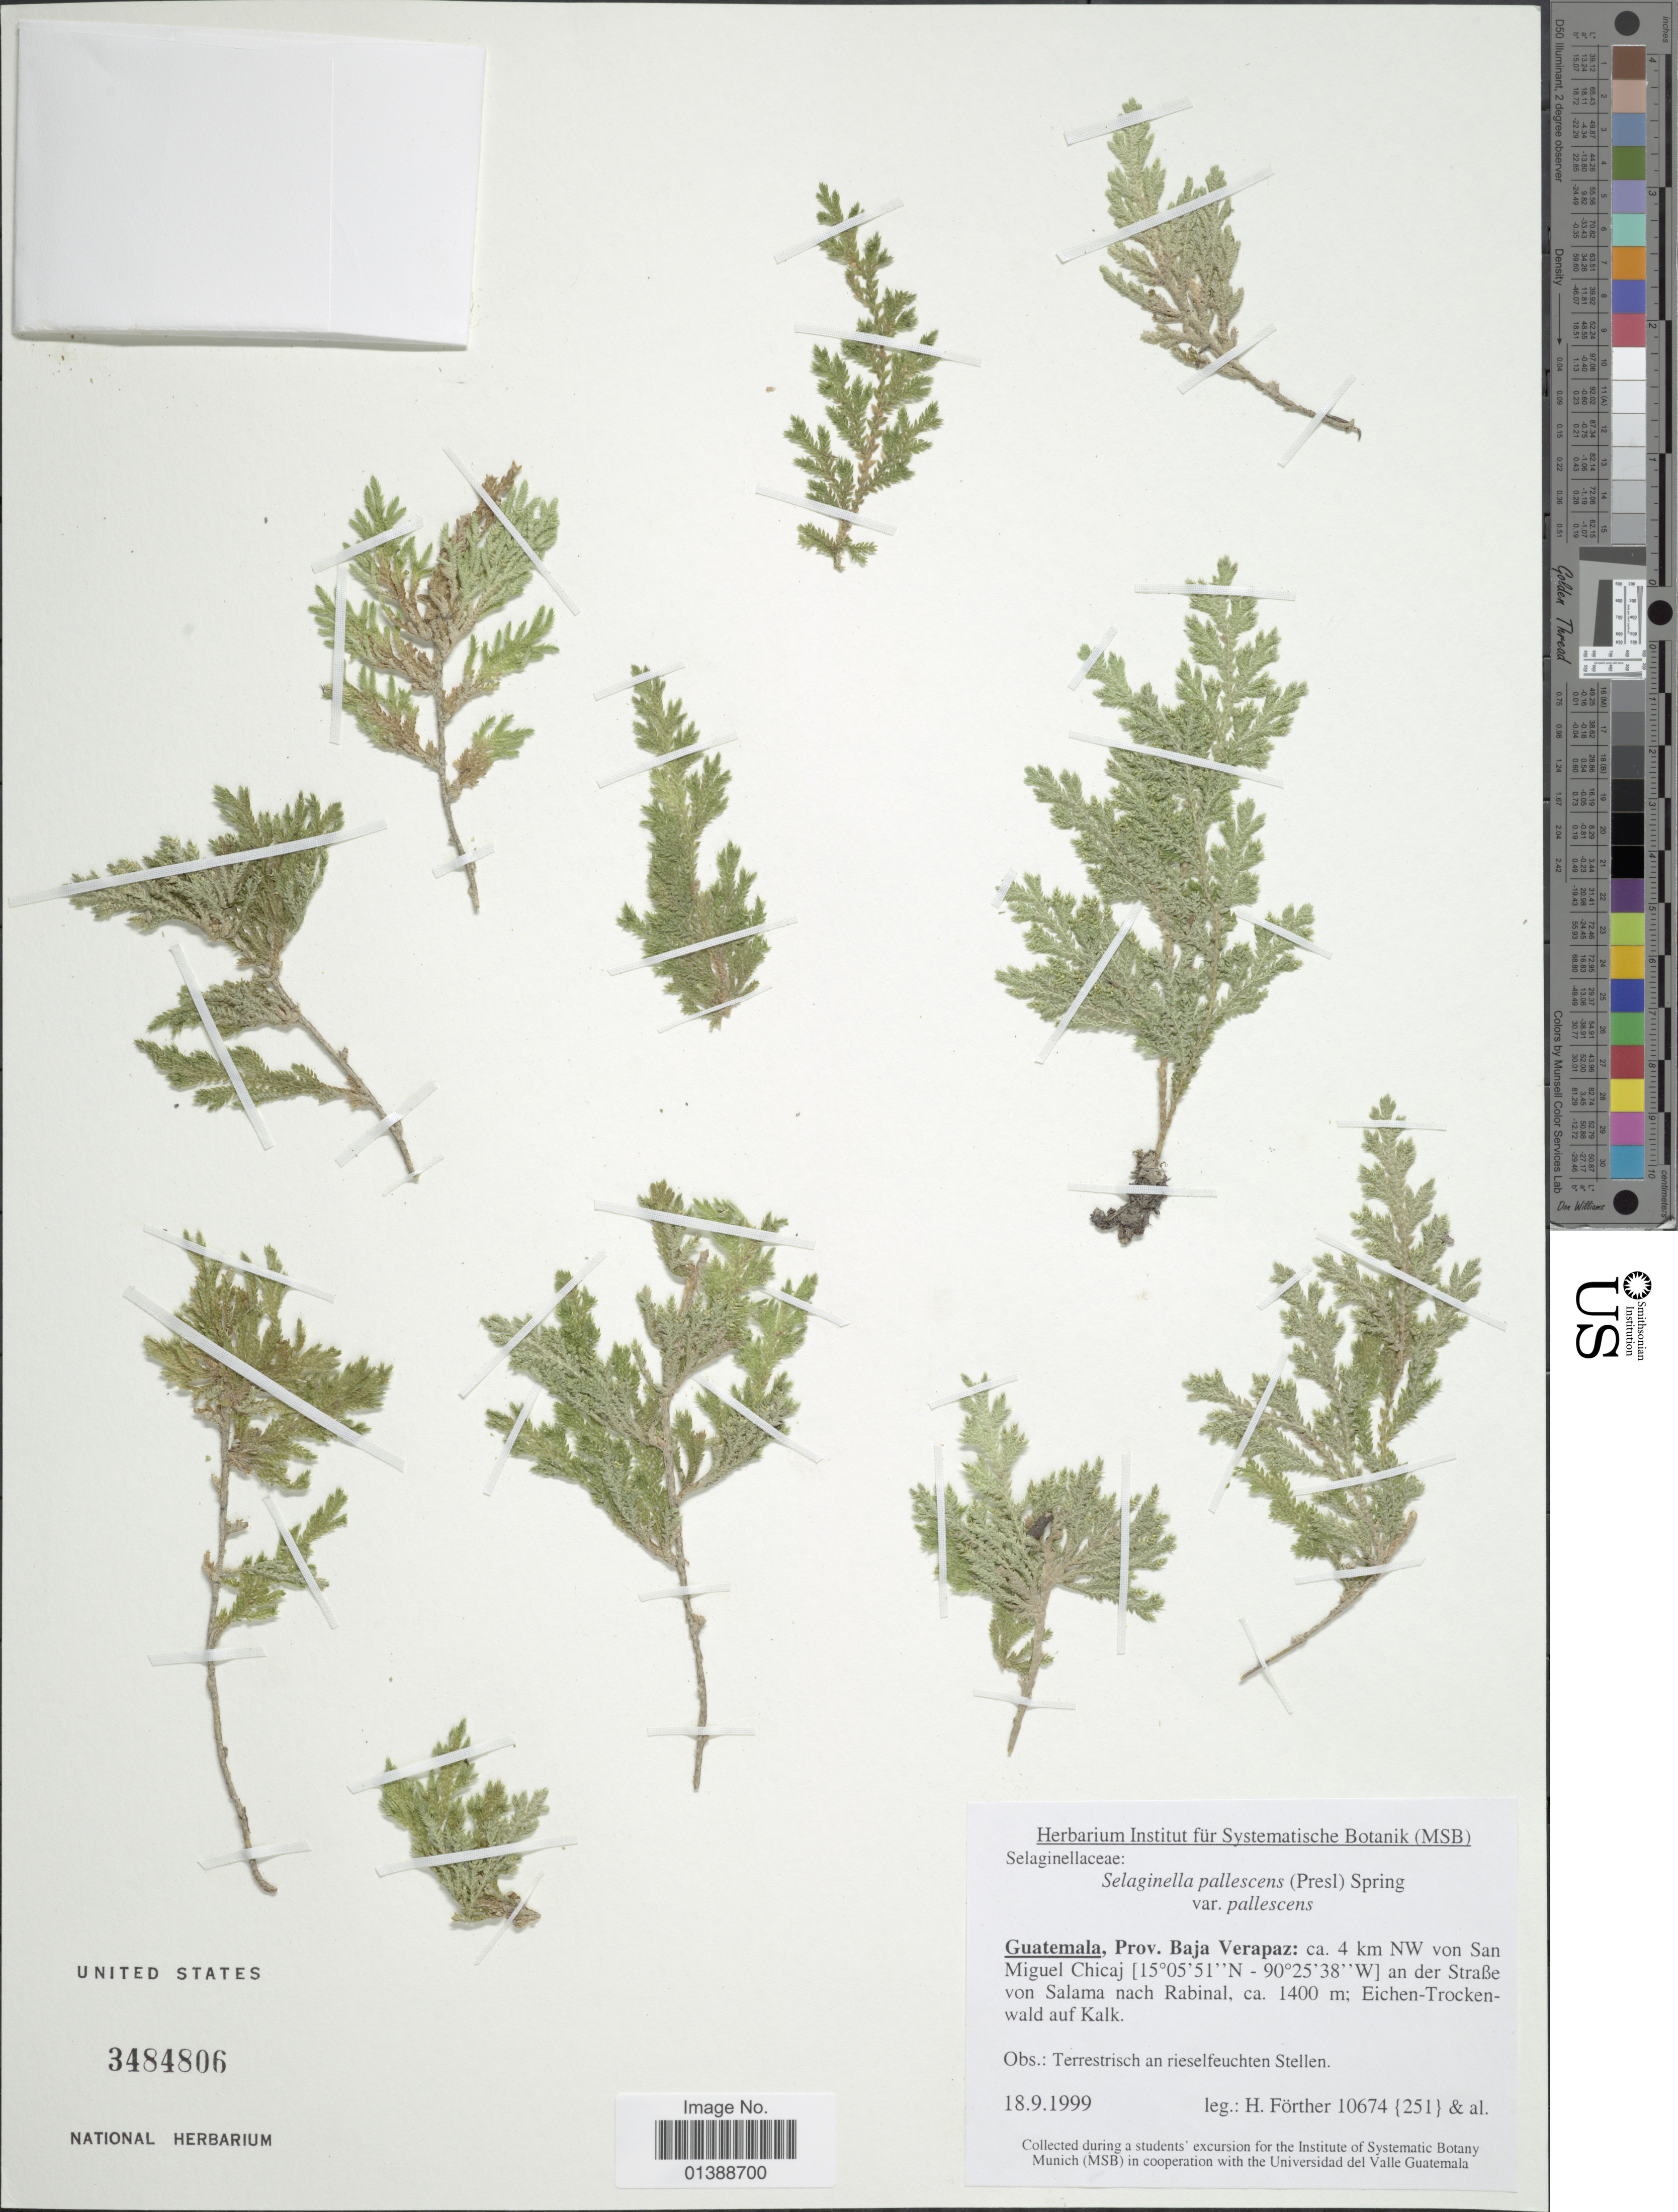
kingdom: Plantae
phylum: Tracheophyta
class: Lycopodiopsida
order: Selaginellales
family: Selaginellaceae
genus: Selaginella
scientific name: Selaginella pallescens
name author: (C. Presl) Spring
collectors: H. Förther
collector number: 10674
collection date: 1999-09-18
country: Guatemala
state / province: Baja Verapaz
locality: Ca 4 km NW von San Miguel Chicaj an der Straße von Salama nach Rabinal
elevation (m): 1400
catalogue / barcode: US 3484806